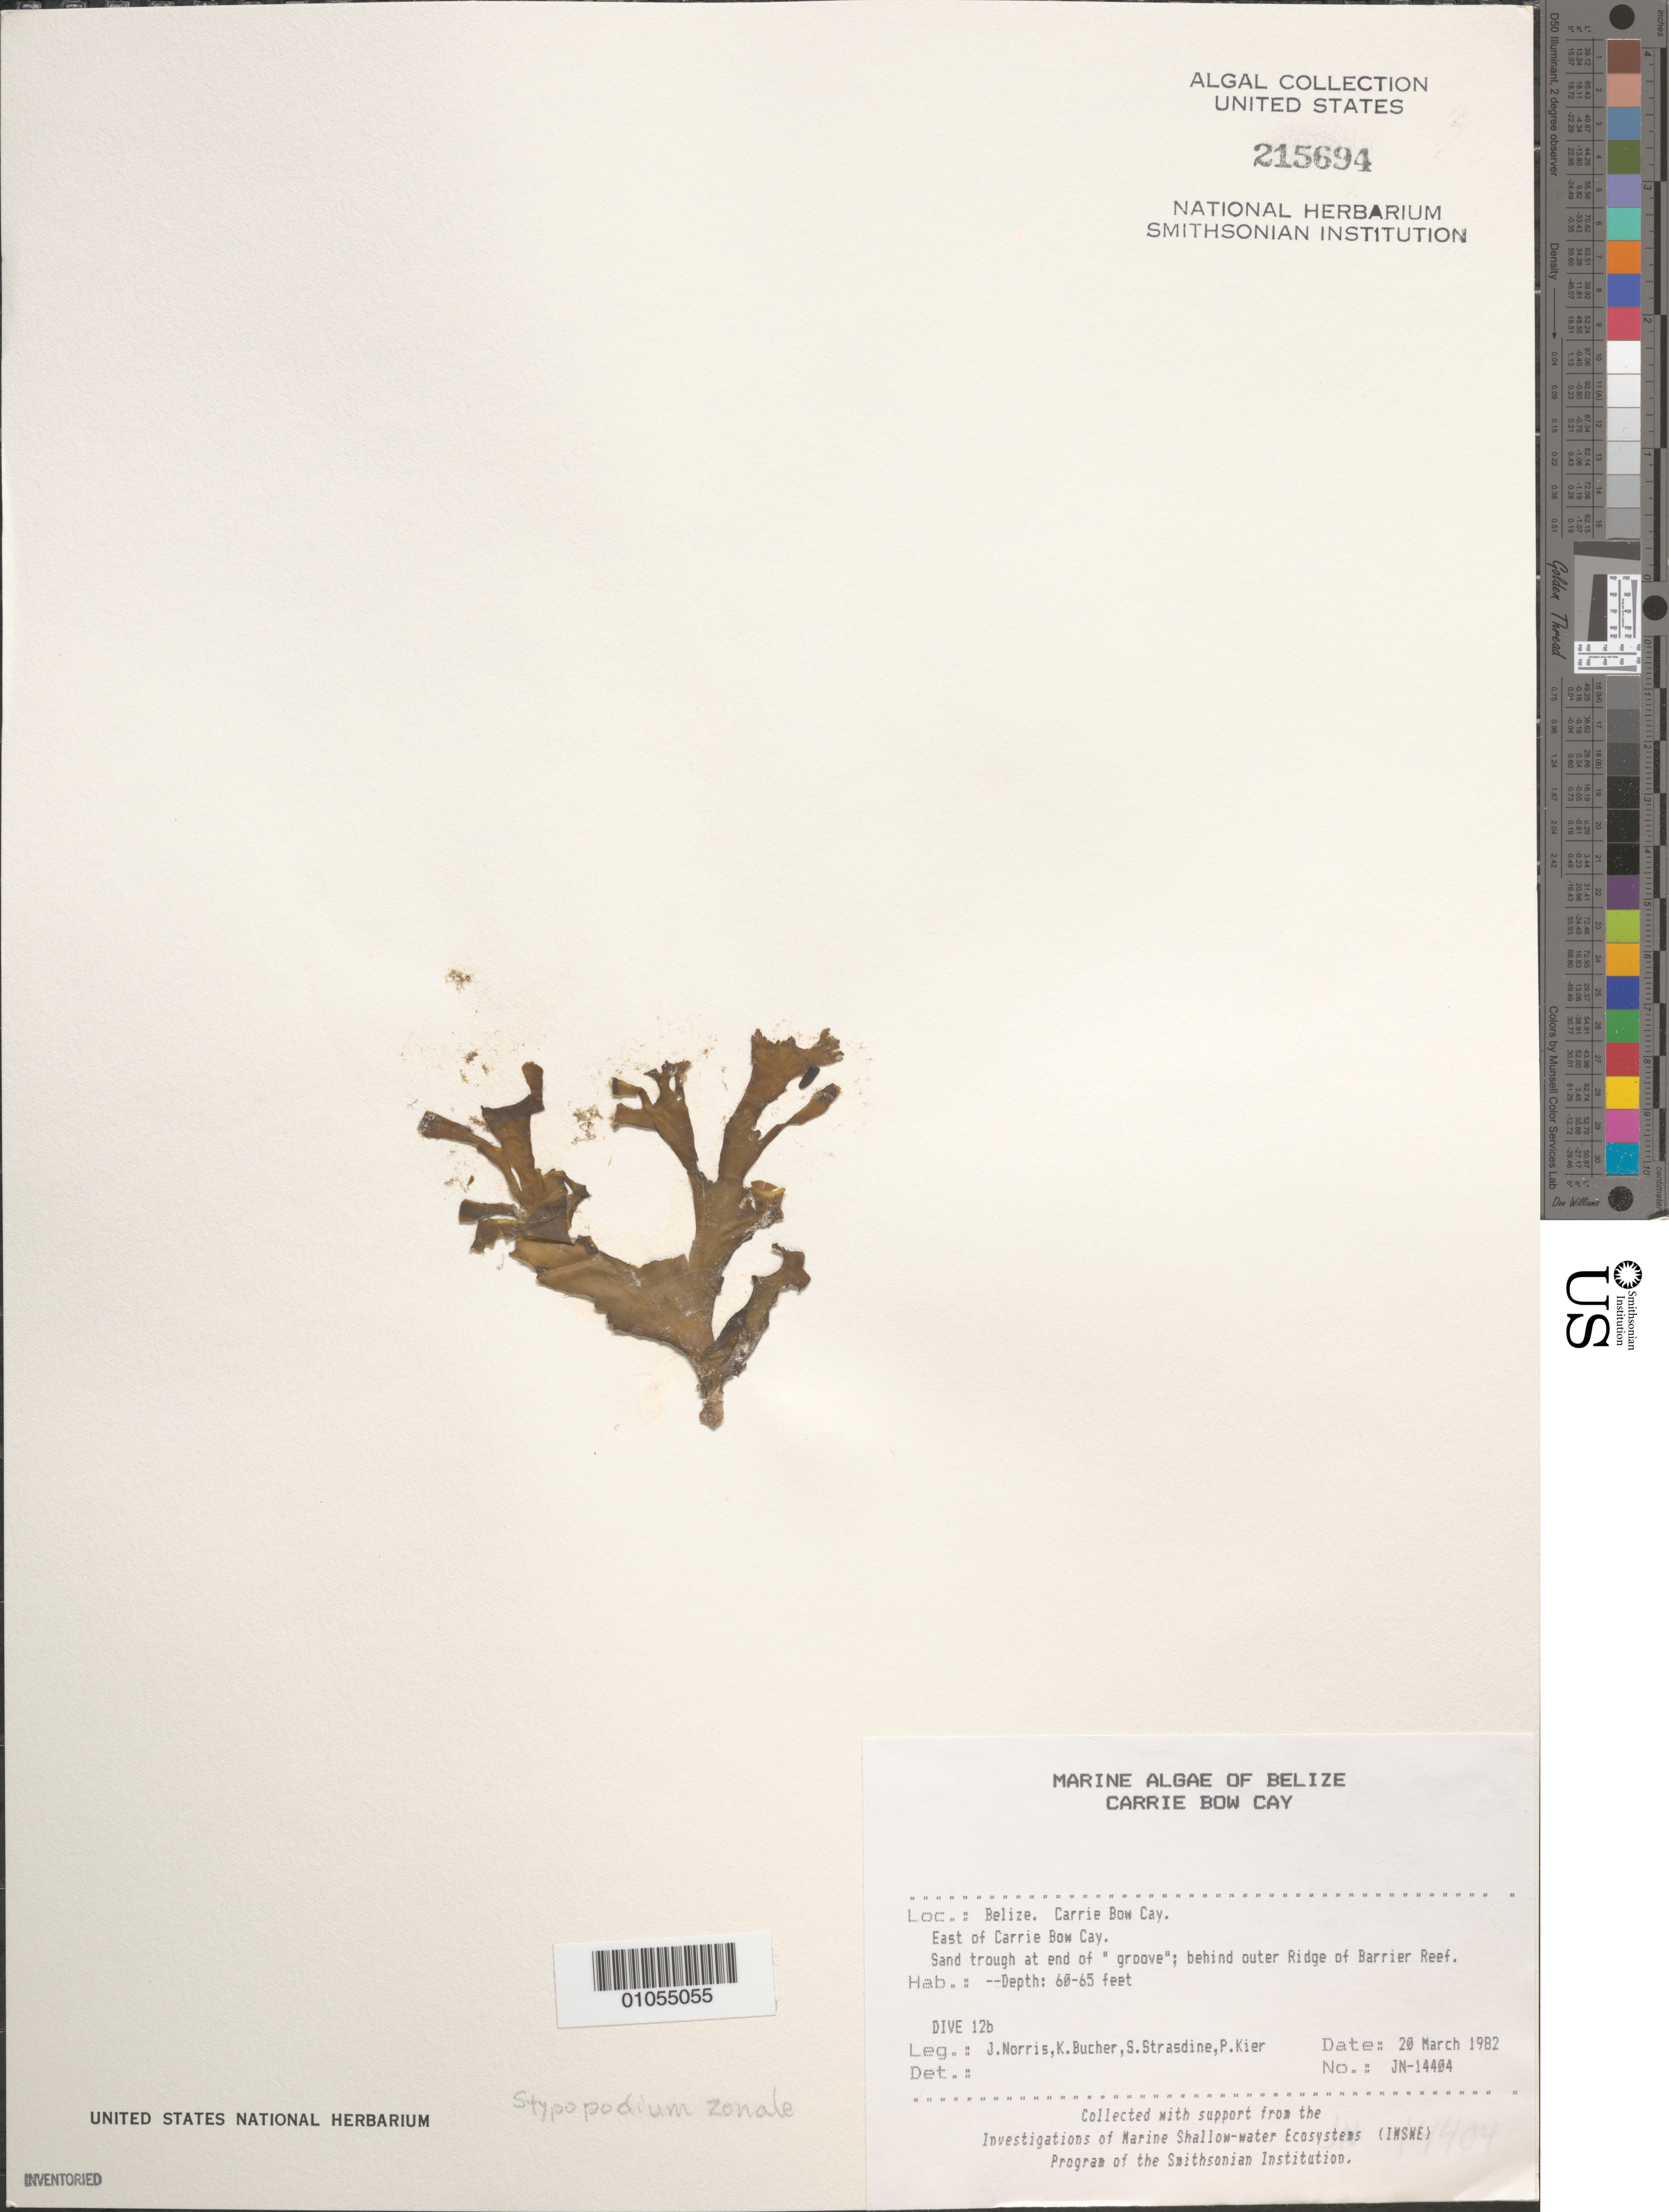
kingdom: Chromista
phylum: Ochrophyta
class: Phaeophyceae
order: Dictyotales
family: Dictyotaceae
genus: Stypopodium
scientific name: Stypopodium zonale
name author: (J.V.Lamouroux) Papenf.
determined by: Norris, James N.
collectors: J. N. Norris, K. E. Bucher, S. Strasdine & P. Kier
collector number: JN-14404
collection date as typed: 20 Mar 1982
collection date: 1982-03-20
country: Belize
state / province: Stann Creek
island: Carrie Bow Cay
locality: East of Carrie Bow Cay behind outer ridge of Barrier Reef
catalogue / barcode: US 215694